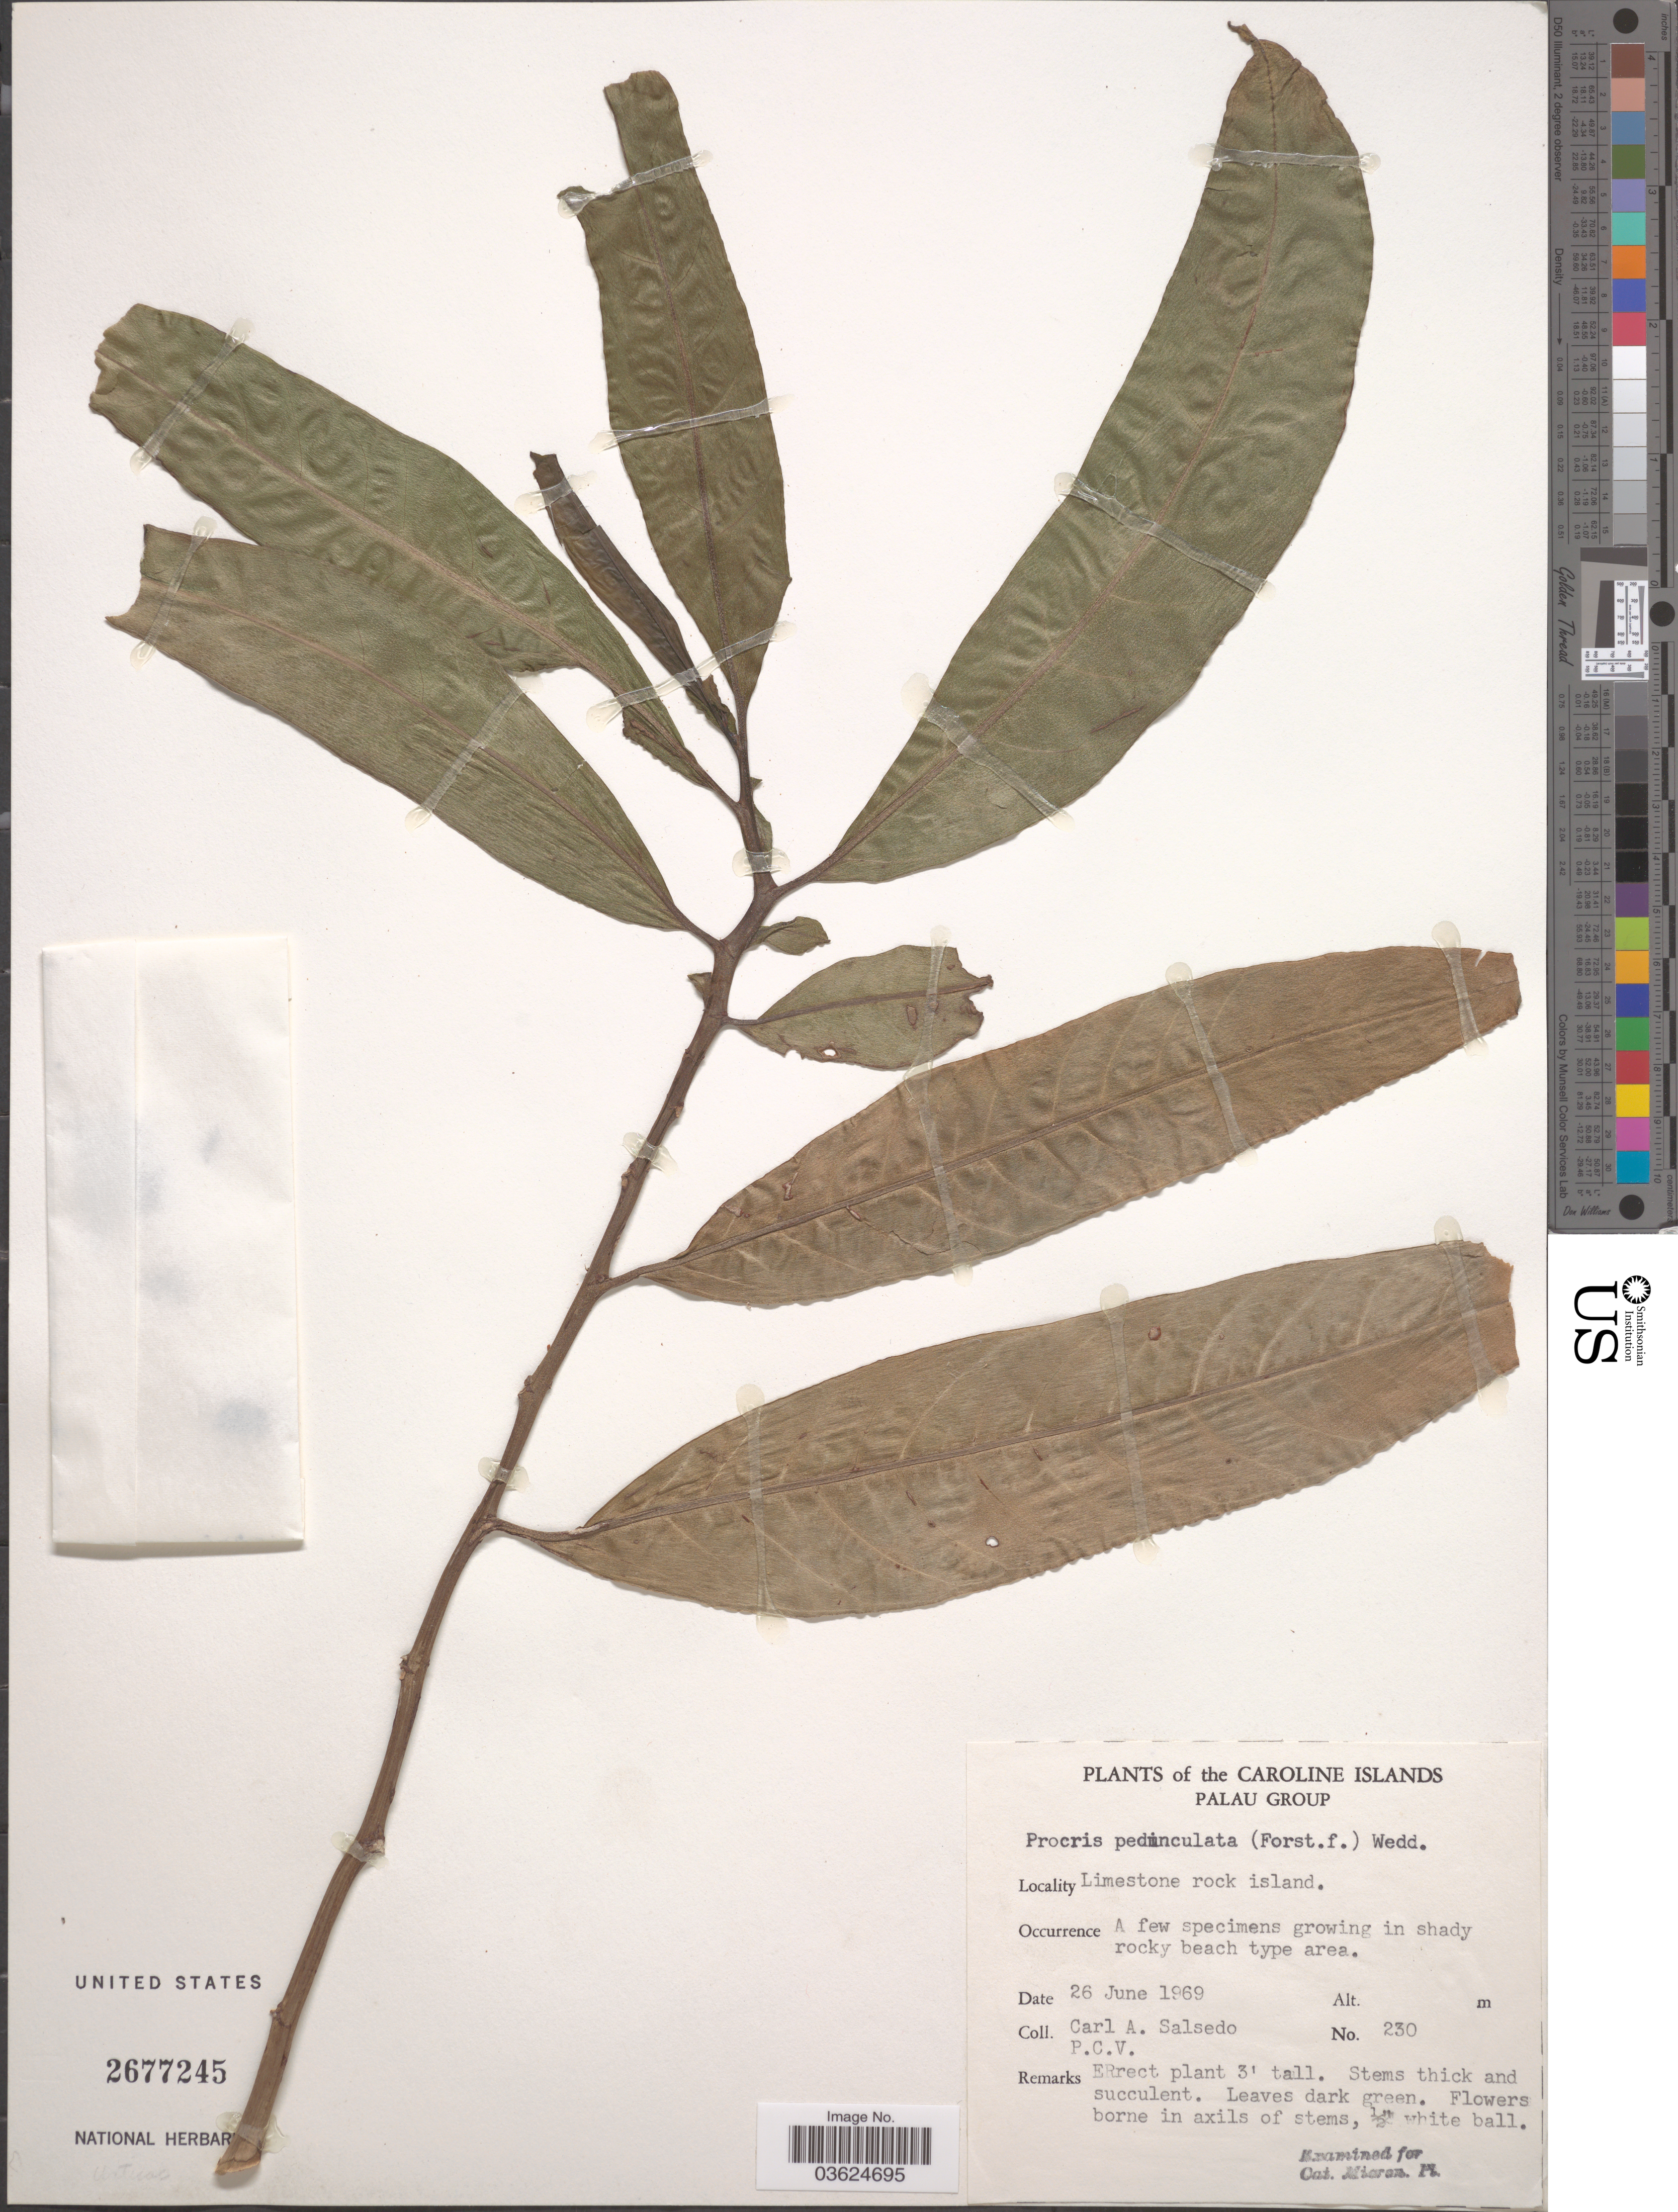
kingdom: Plantae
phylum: Tracheophyta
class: Magnoliopsida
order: Rosales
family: Urticaceae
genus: Procris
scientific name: Procris pedunculata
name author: (J.R. Forst. & G. Forst.) Wedd.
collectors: C.A. Salsedo & P. C. V.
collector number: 230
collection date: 1969-06-26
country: Palau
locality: The Caroline Islands. Palau Group. Limestone rock island.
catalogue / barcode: US 2677245